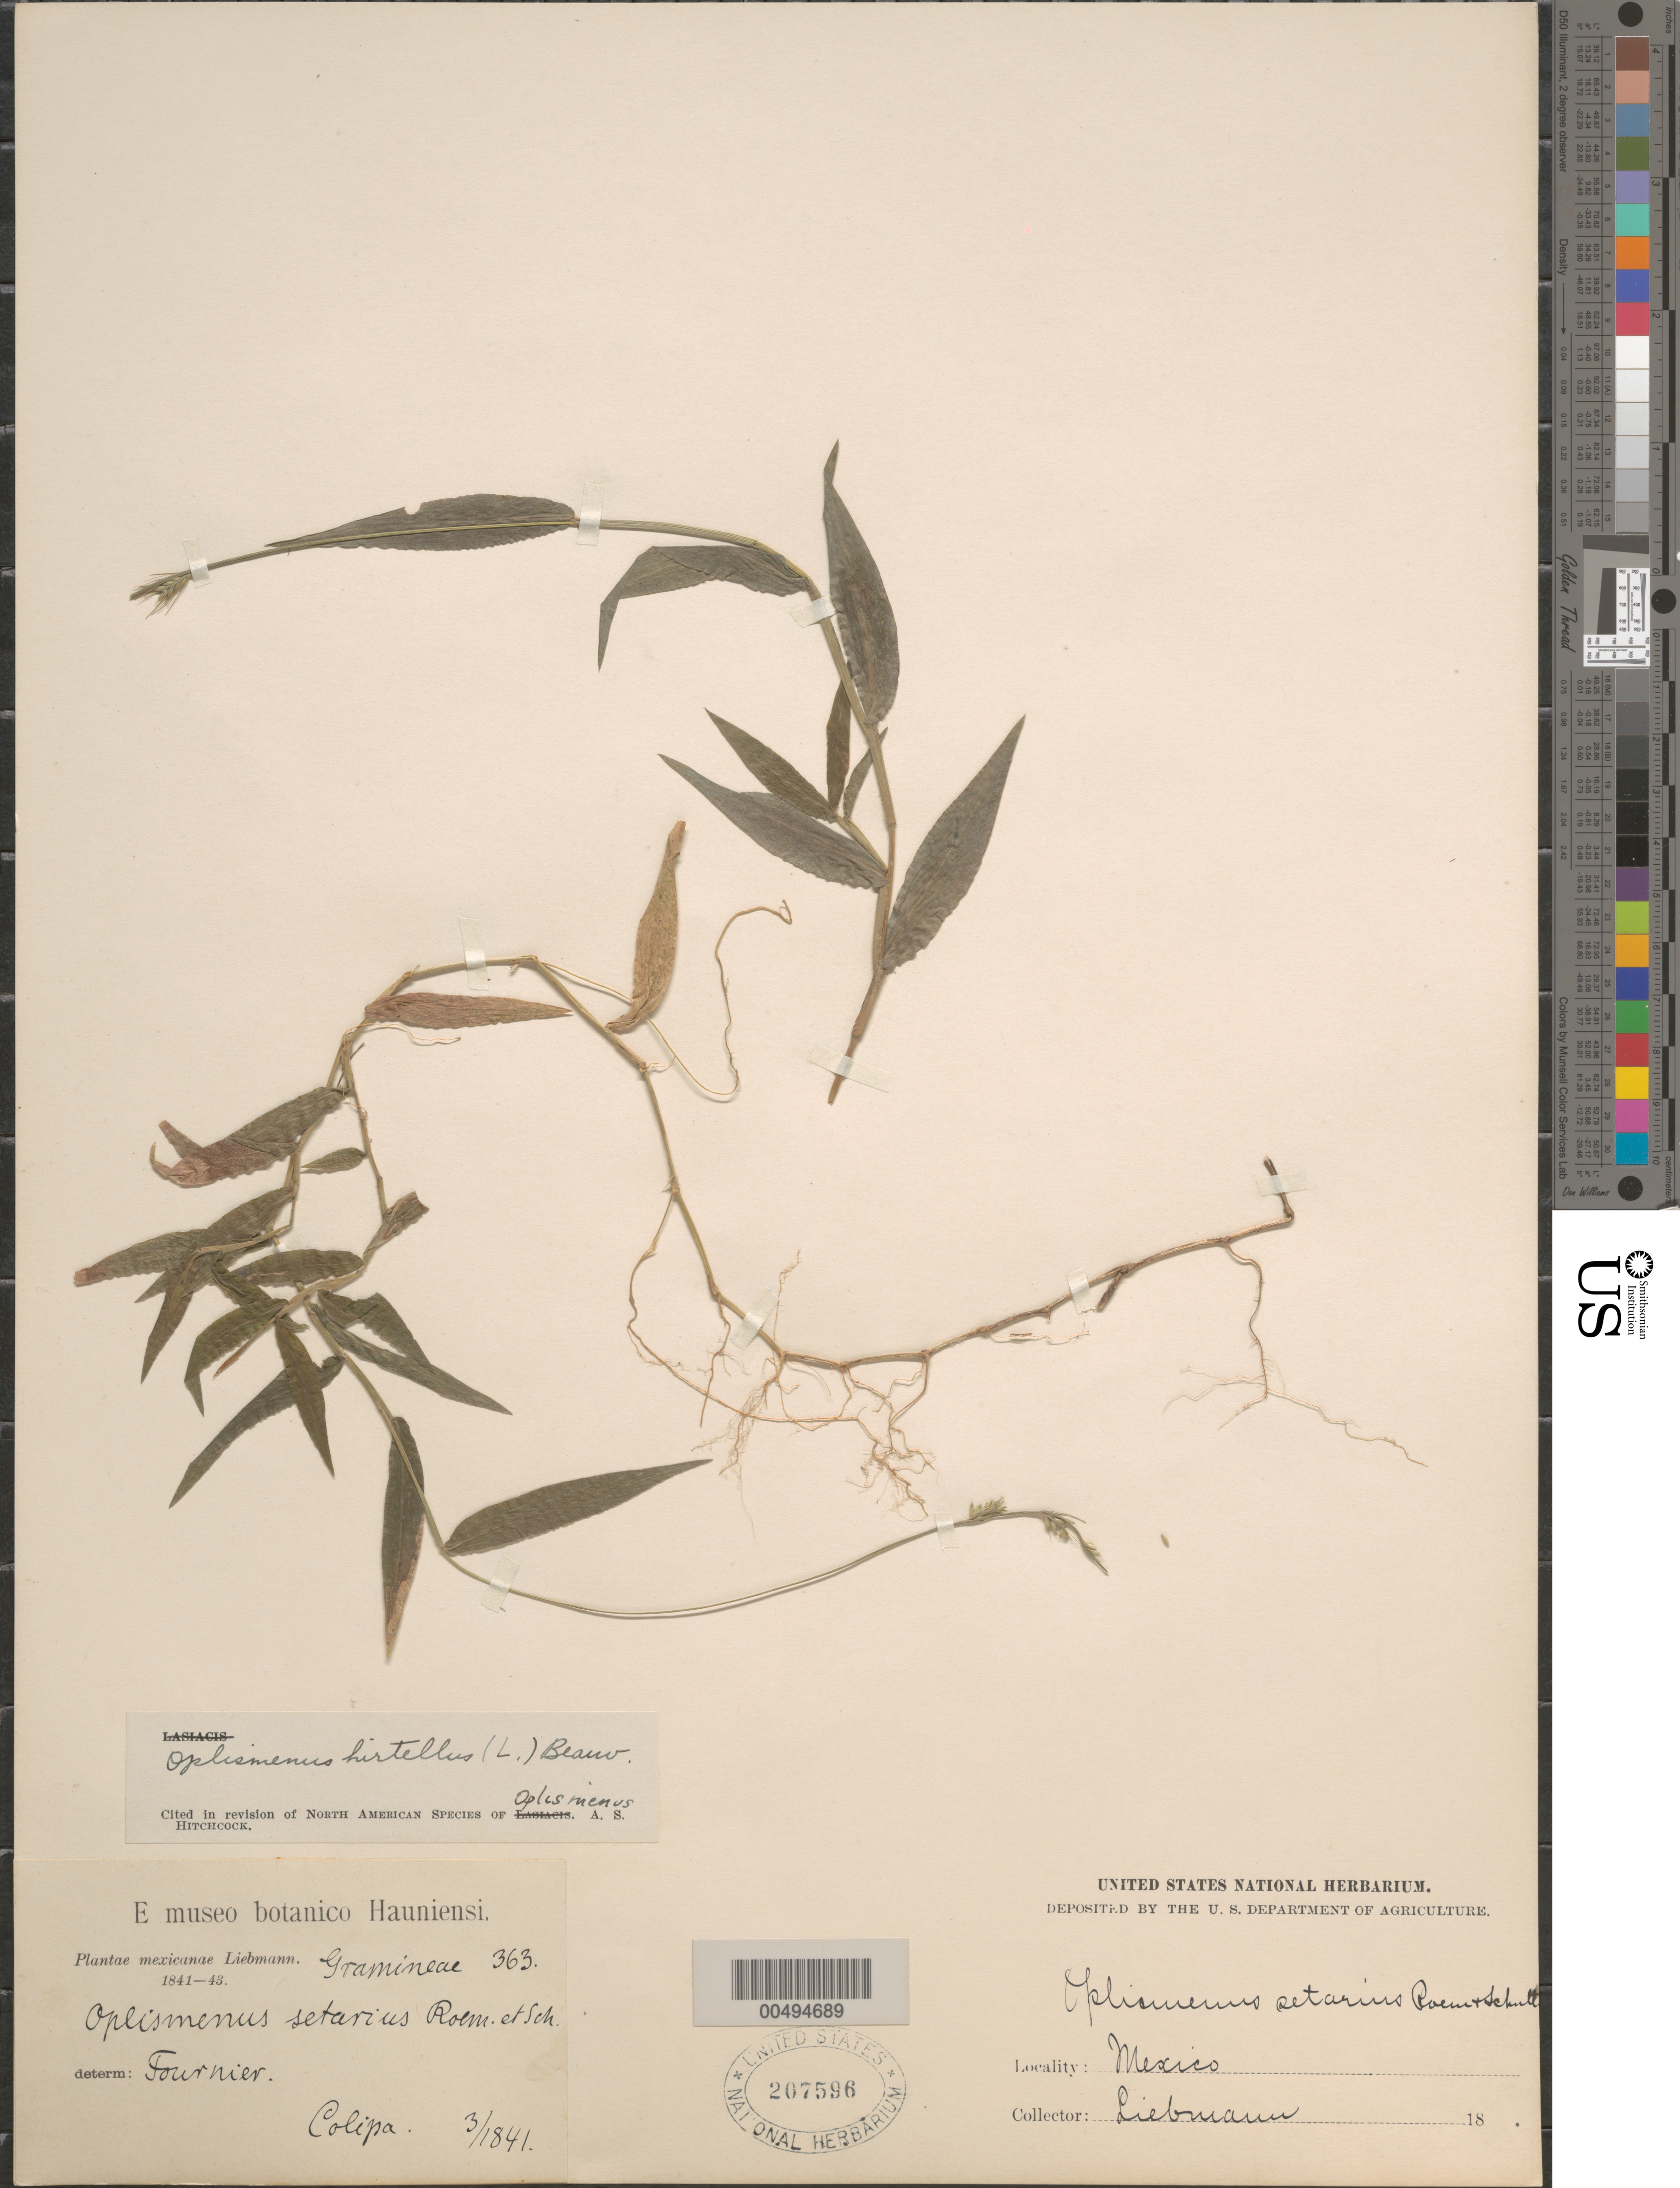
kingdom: Plantae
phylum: Tracheophyta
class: Liliopsida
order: Poales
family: Poaceae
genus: Oplismenus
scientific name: Oplismenus hirtellus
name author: (L.) P. Beauv.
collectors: F. M. Liebmann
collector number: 363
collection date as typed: Mar 1841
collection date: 1841-03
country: Mexico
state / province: Veracruz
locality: Colipa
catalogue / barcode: US 207596